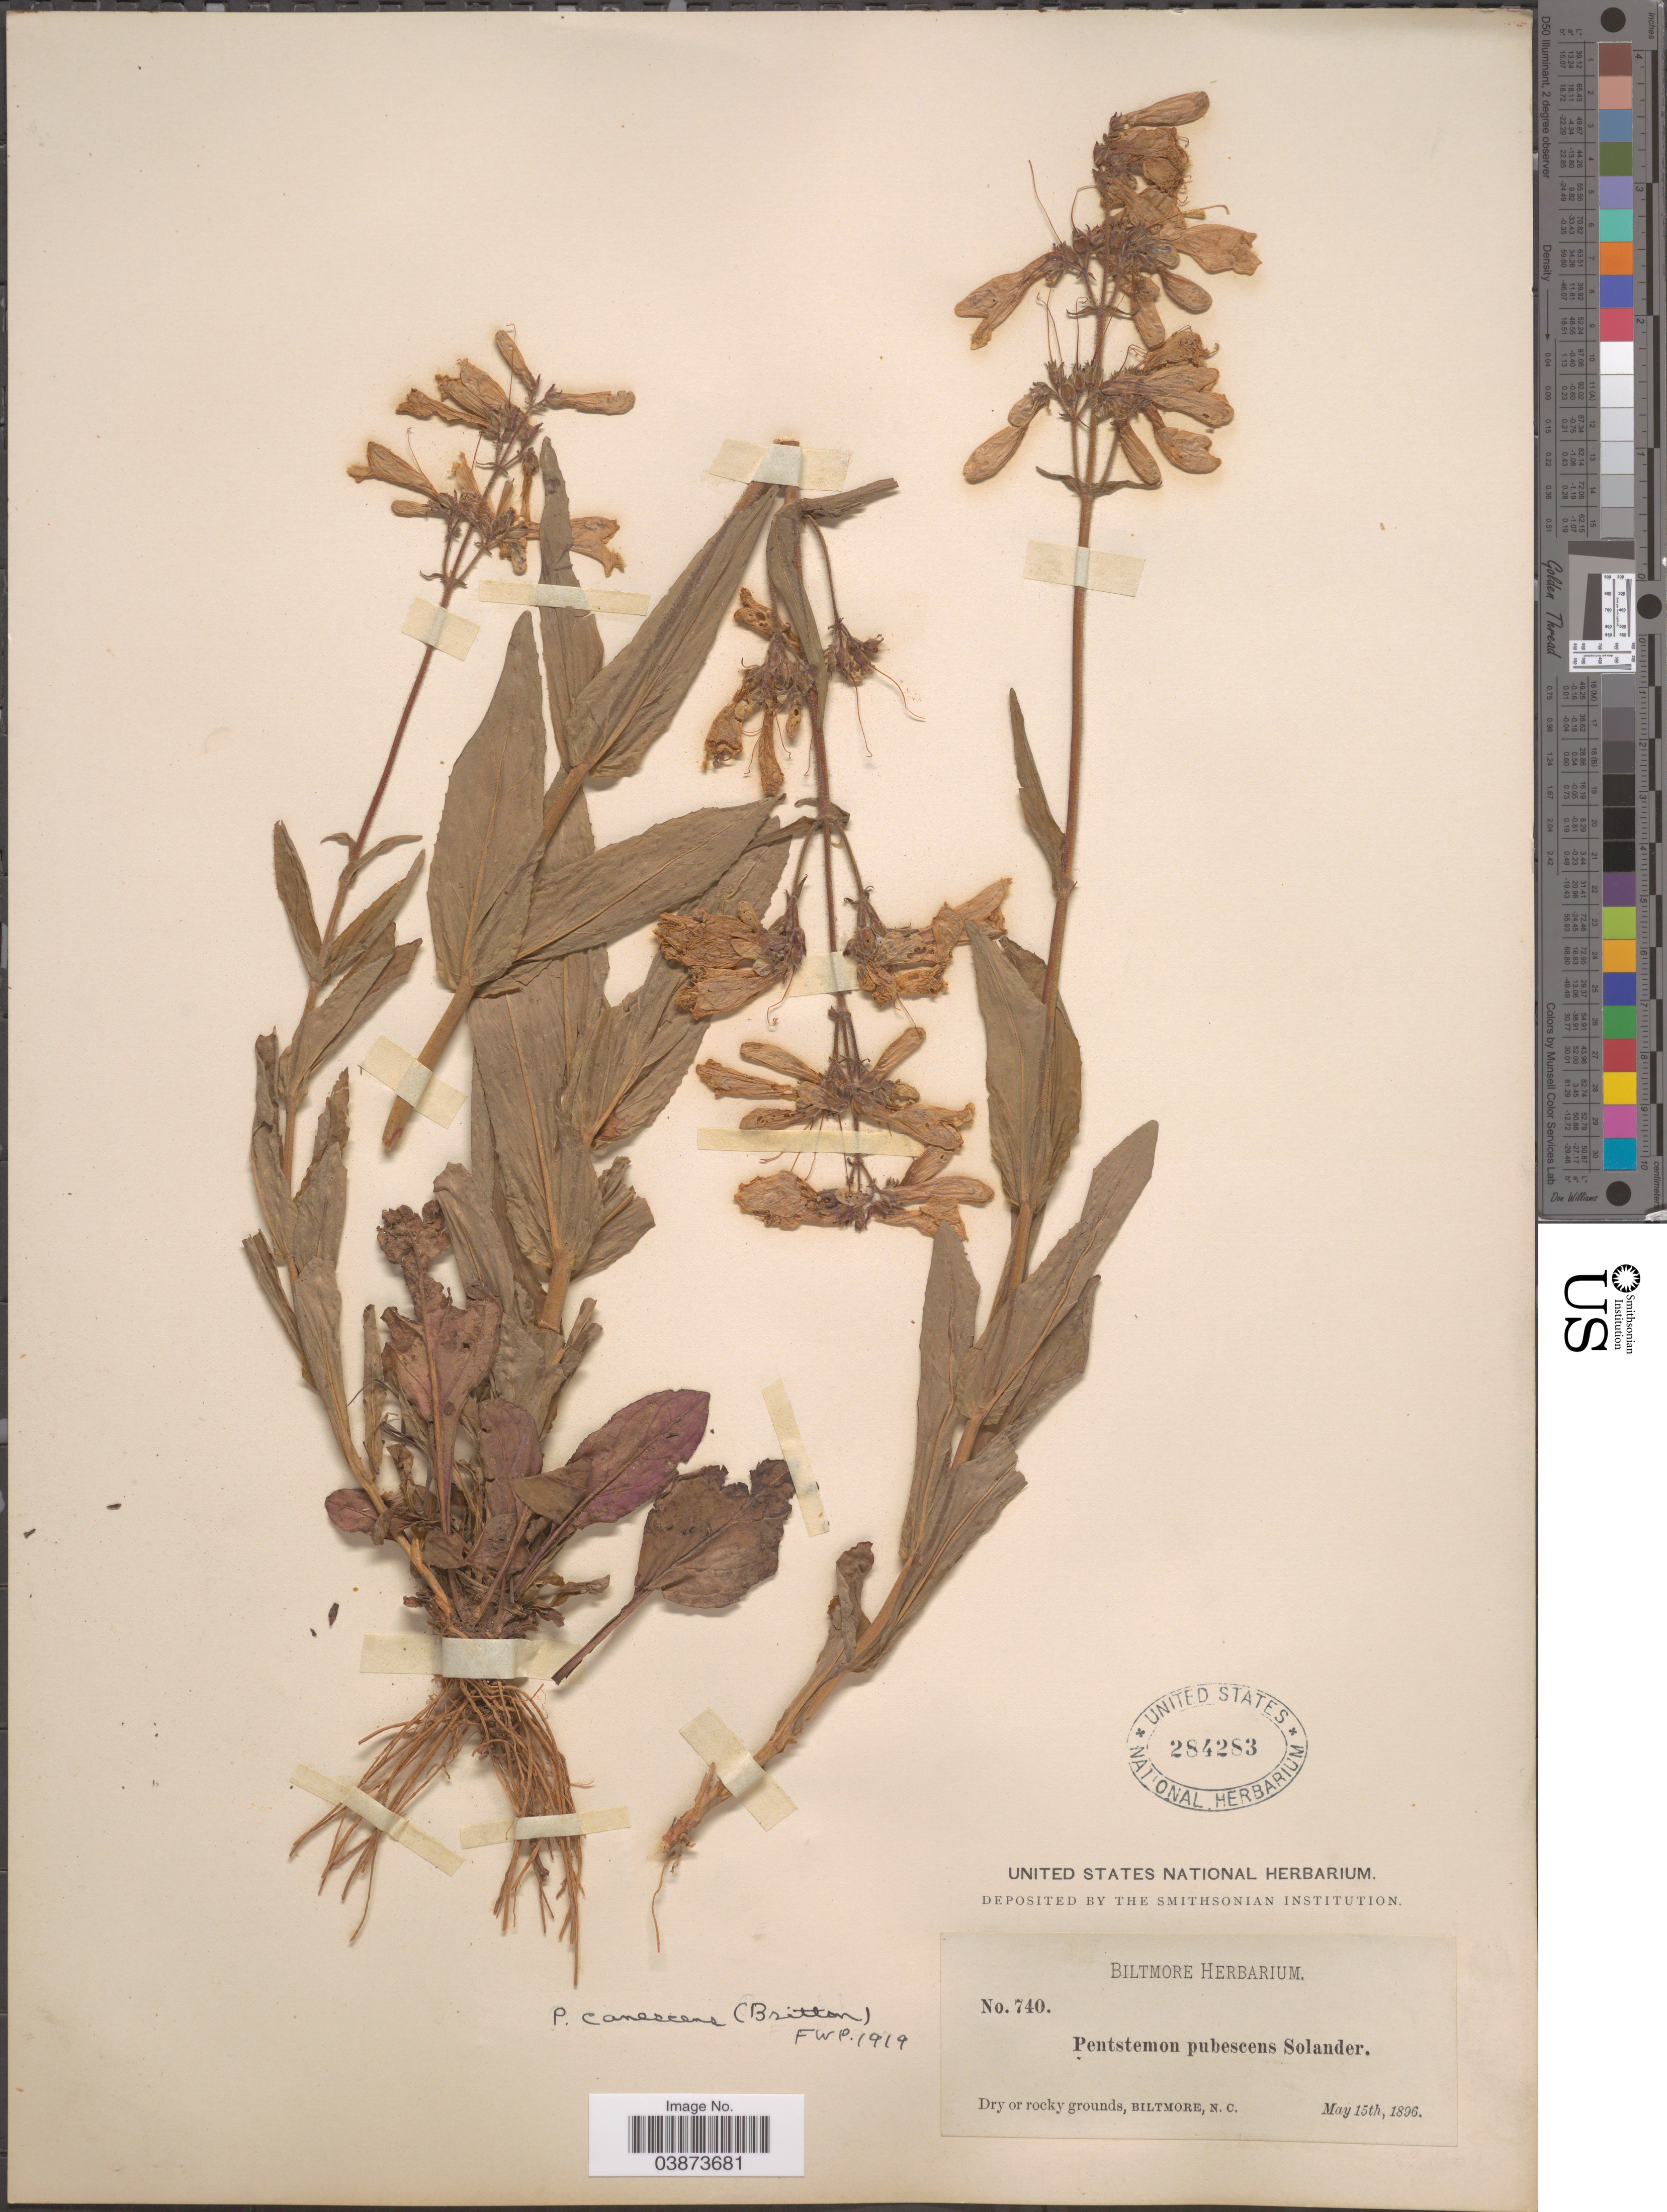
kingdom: Plantae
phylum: Tracheophyta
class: Magnoliopsida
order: Lamiales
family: Plantaginaceae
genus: Penstemon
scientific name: Penstemon canescens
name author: L.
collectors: ex herb. Biltmore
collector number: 740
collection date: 1896-05-15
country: United States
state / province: North Carolina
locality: Dry or rocky grounds, Biltmore.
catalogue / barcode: US 284283